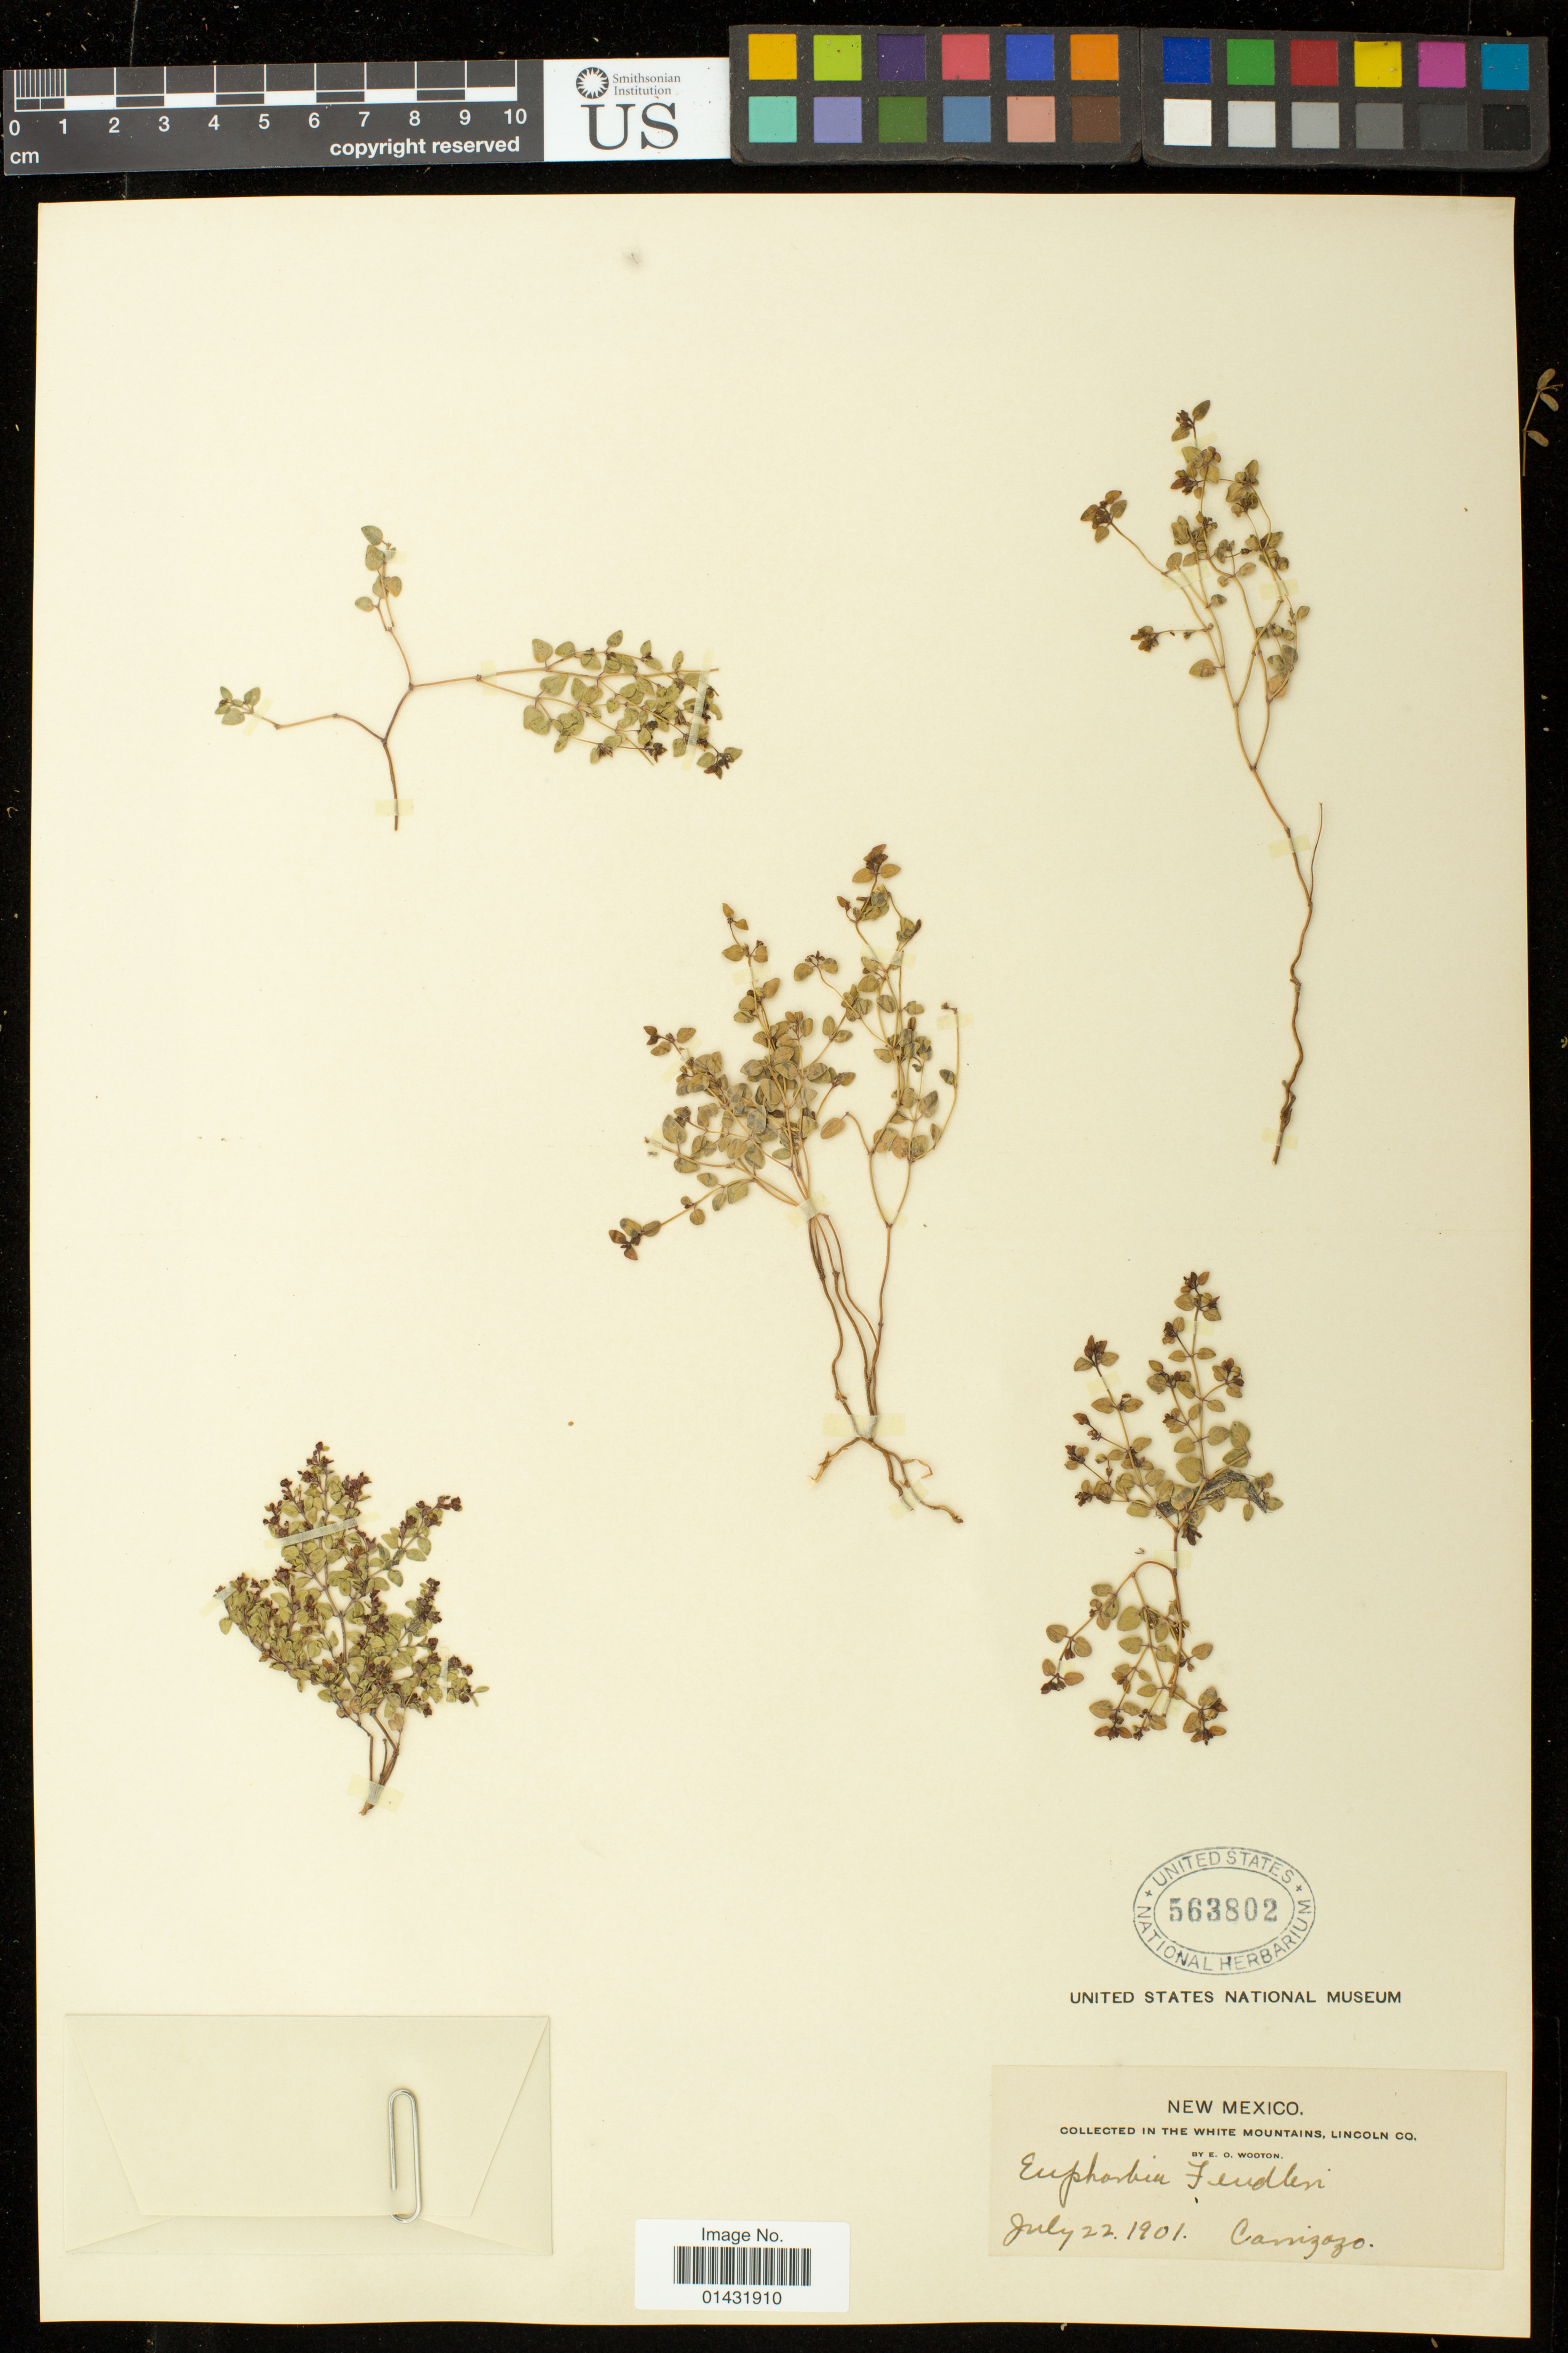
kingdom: Plantae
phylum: Tracheophyta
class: Magnoliopsida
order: Malpighiales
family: Euphorbiaceae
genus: Euphorbia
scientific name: Euphorbia fendleri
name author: Torr. & A. Gray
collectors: E. O. Wooton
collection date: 1901-07-22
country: United States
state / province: New Mexico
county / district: Lincoln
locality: Carrizozo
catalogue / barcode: US 563802